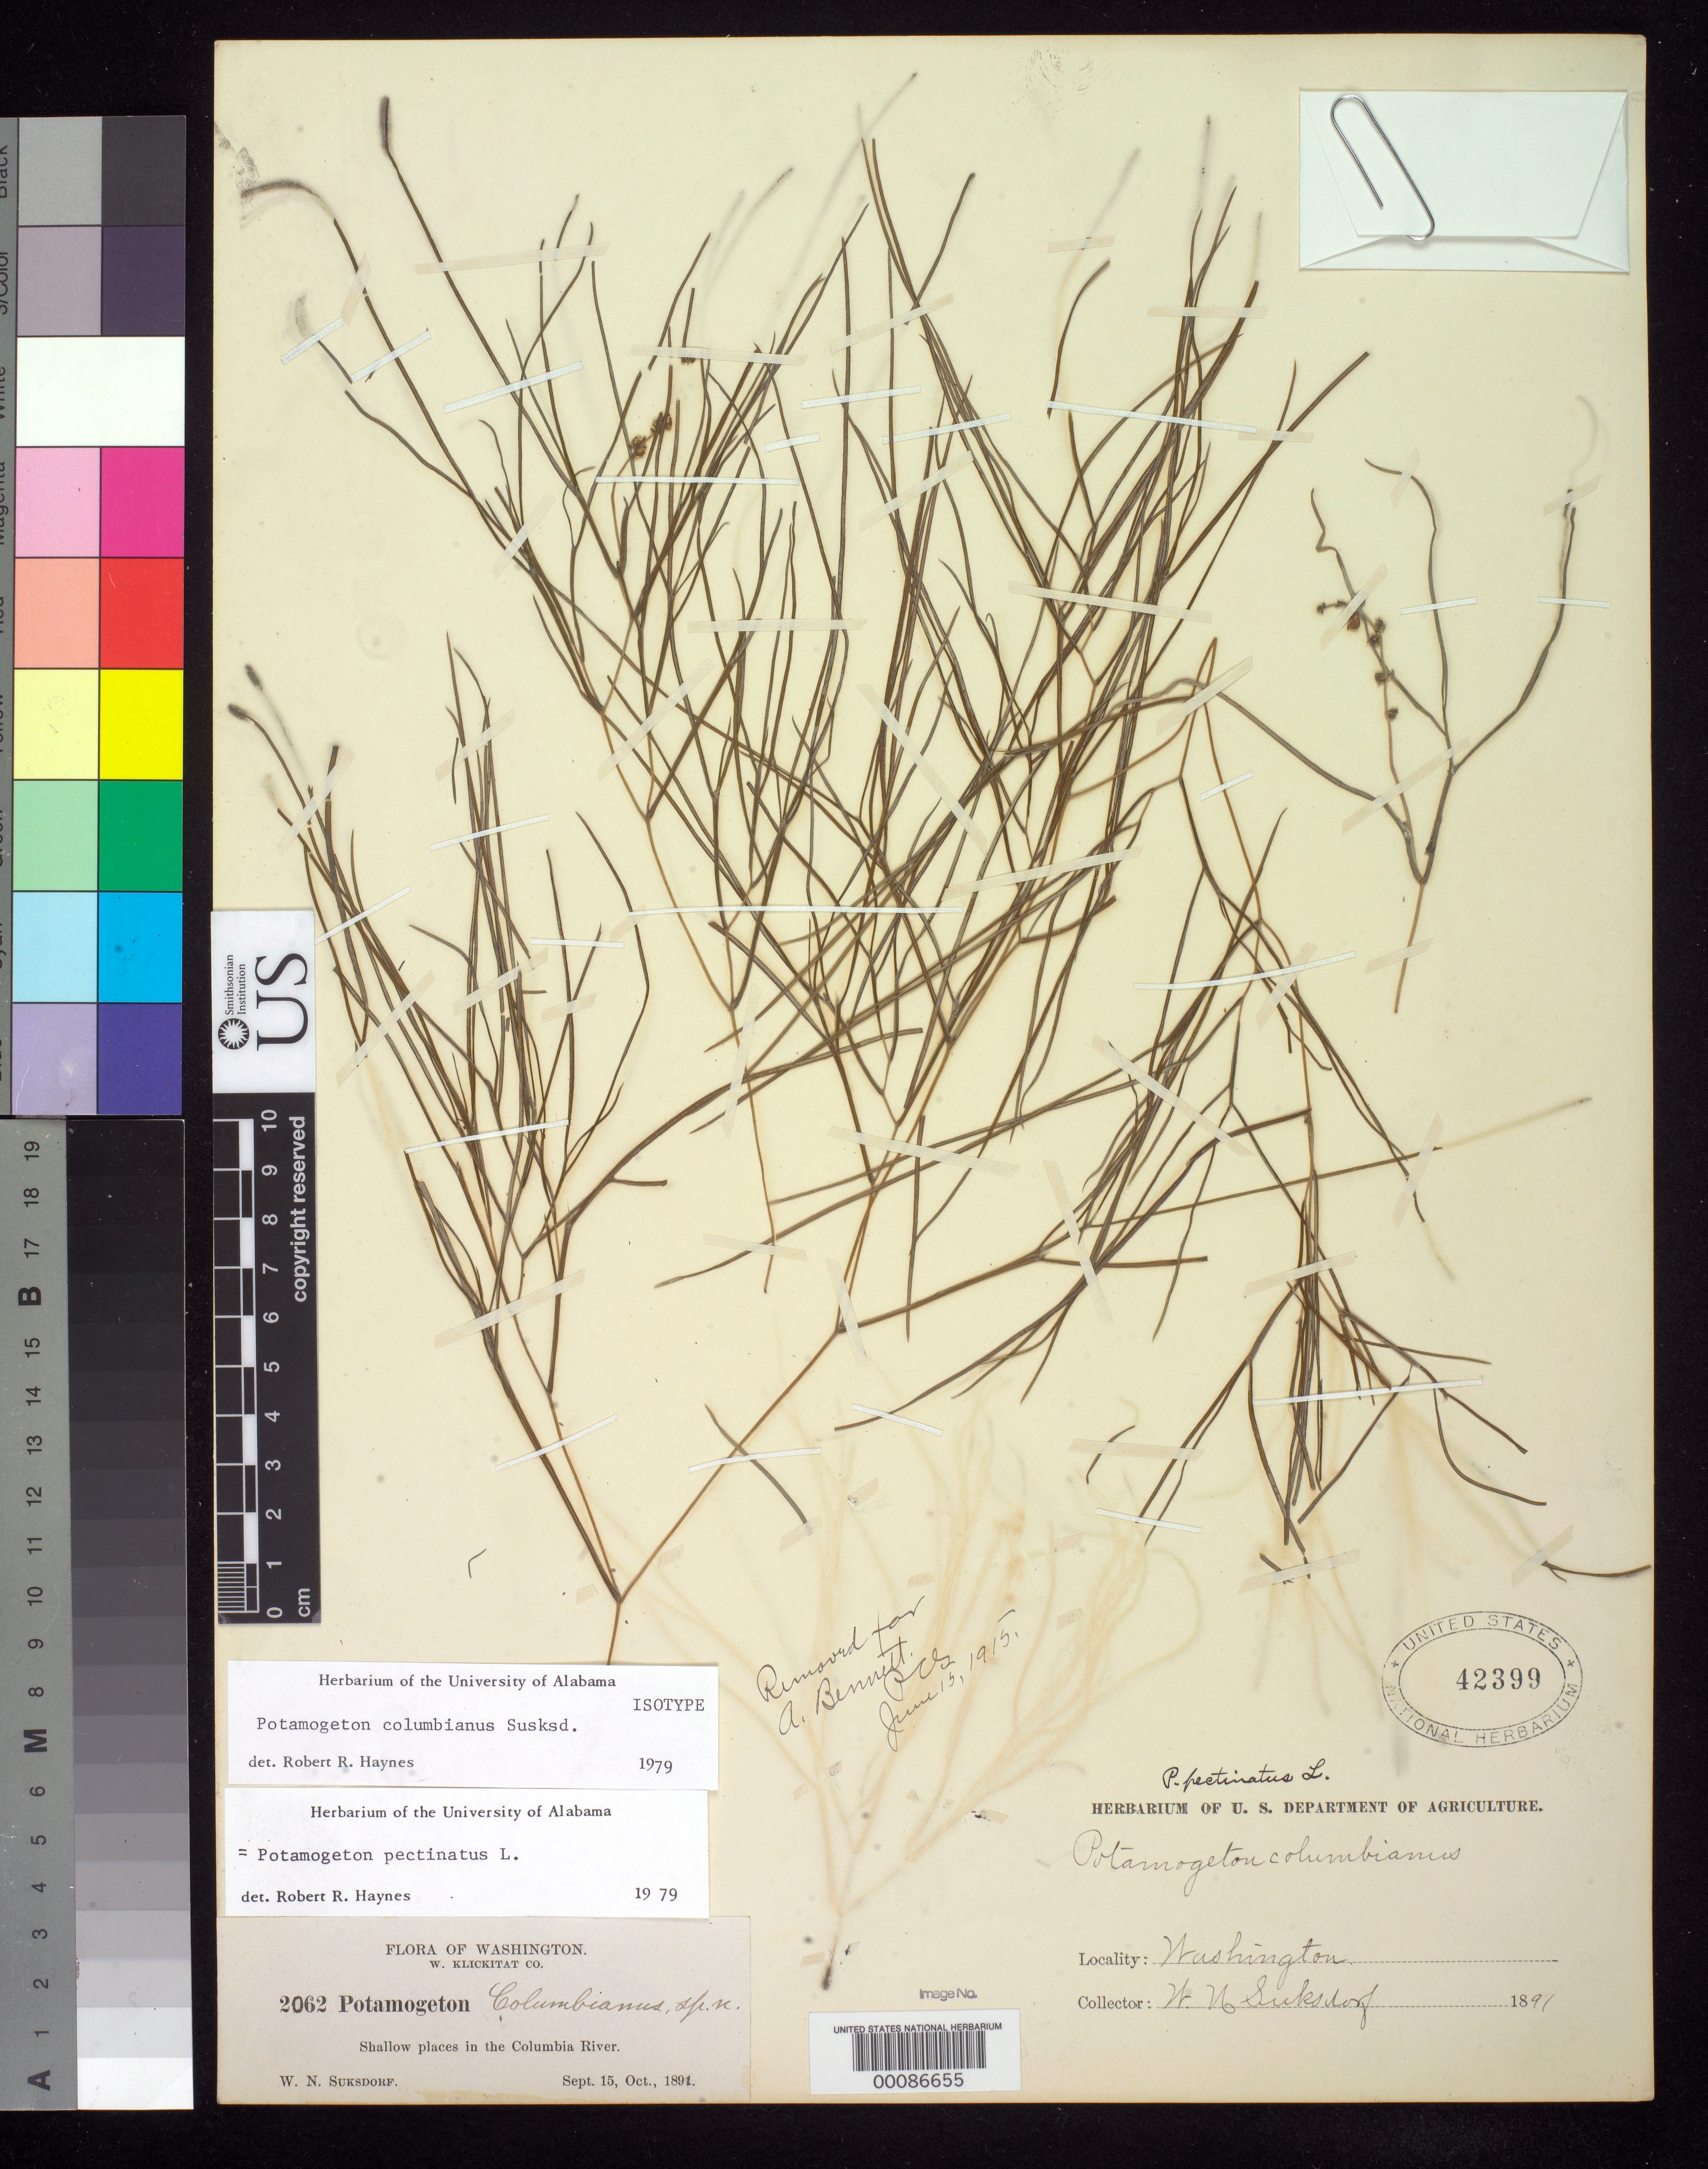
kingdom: Plantae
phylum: Tracheophyta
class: Liliopsida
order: Alismatales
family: Potamogetonaceae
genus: Potamogeton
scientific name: Potamogeton columbianus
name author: Suksd.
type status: Isotype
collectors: W. N. Suksdorf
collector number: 2062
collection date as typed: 15 Sep 1891 to -- Oct 1891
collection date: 1891-09-15/1891-10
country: United States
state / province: Washington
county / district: Klickitat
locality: Kolumbiastrom near Bingen.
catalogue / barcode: US 42399